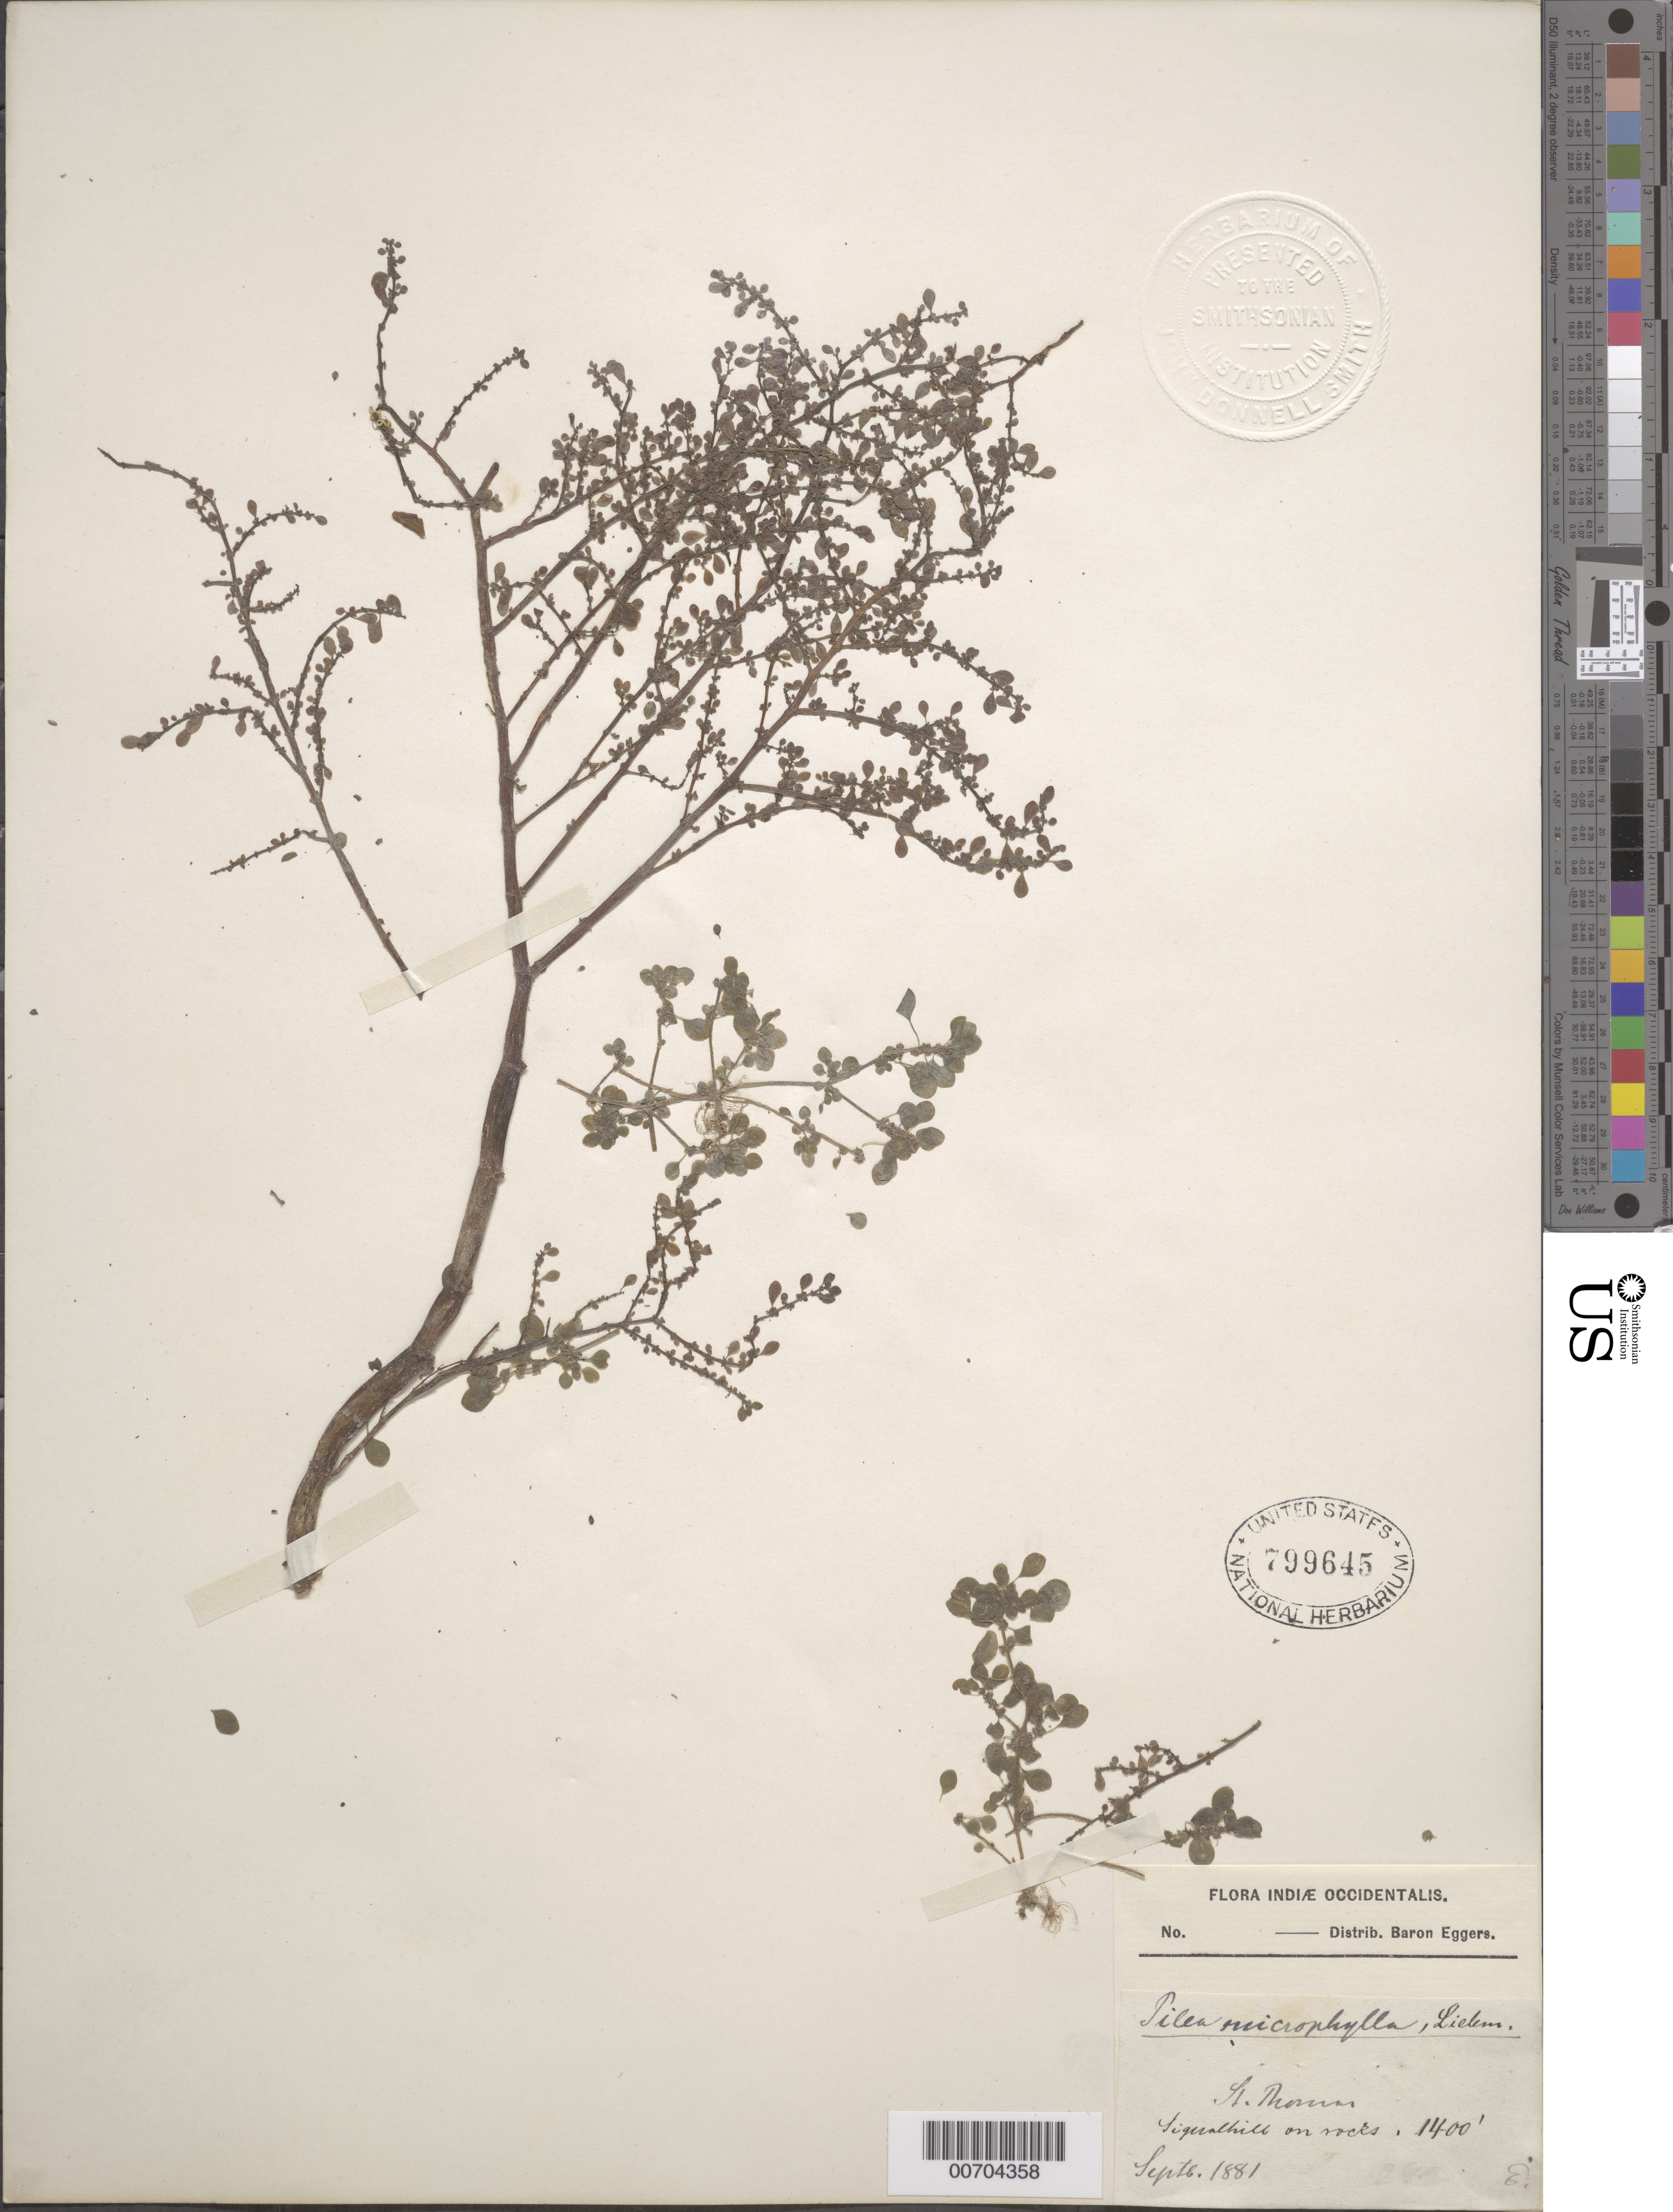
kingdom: Plantae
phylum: Tracheophyta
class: Magnoliopsida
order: Rosales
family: Urticaceae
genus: Pilea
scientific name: Pilea microphylla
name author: (L.) Liebm.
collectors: H. F. A. von Eggers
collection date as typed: Sep 1881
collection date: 1881-09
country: U.S. Virgin Islands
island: St. Thomas Island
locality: Signalhill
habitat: On rocks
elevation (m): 427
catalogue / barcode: US 799645